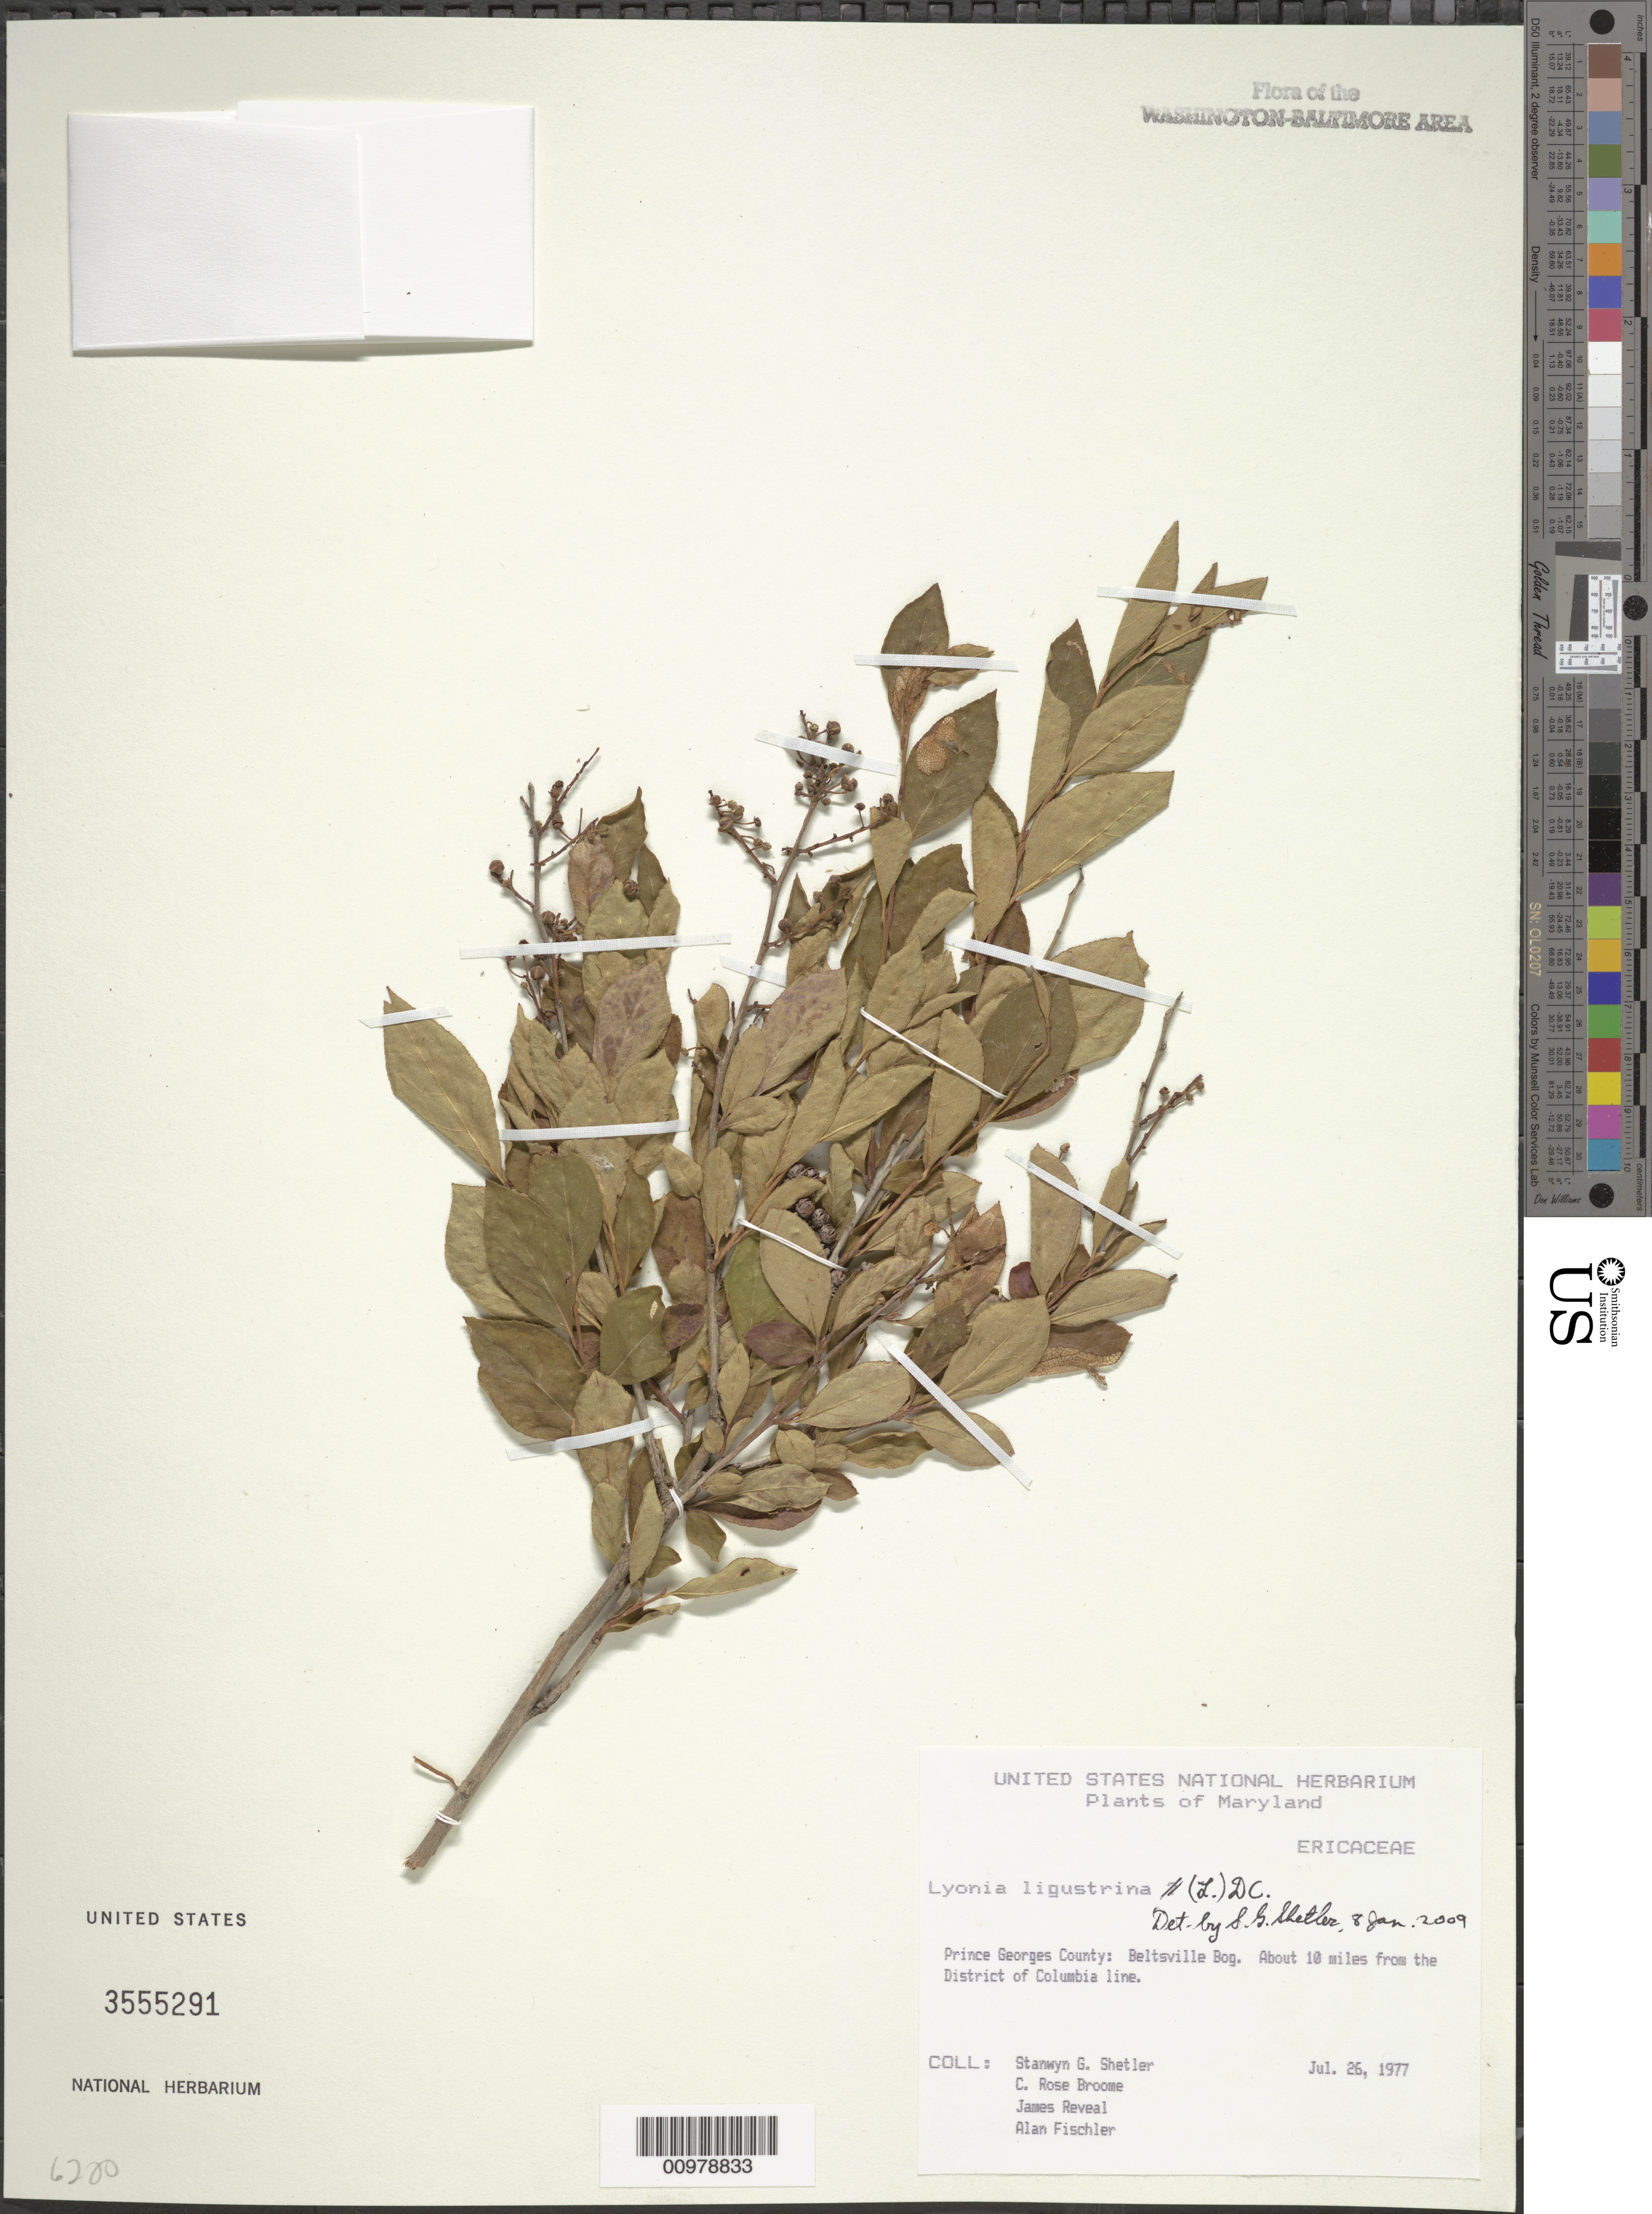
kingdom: Plantae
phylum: Tracheophyta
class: Magnoliopsida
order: Ericales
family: Ericaceae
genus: Lyonia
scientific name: Lyonia ligustrina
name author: (L.) DC.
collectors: S. Shetler, C. R. Broome, J. L. Reveal & A. Fischler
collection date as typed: Jul. 26, 1977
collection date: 1977-07-26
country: United States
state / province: Maryland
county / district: Prince George's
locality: Beltsville Airport Bog. About 10 miles from the District of Columbia line.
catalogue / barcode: US 3555291